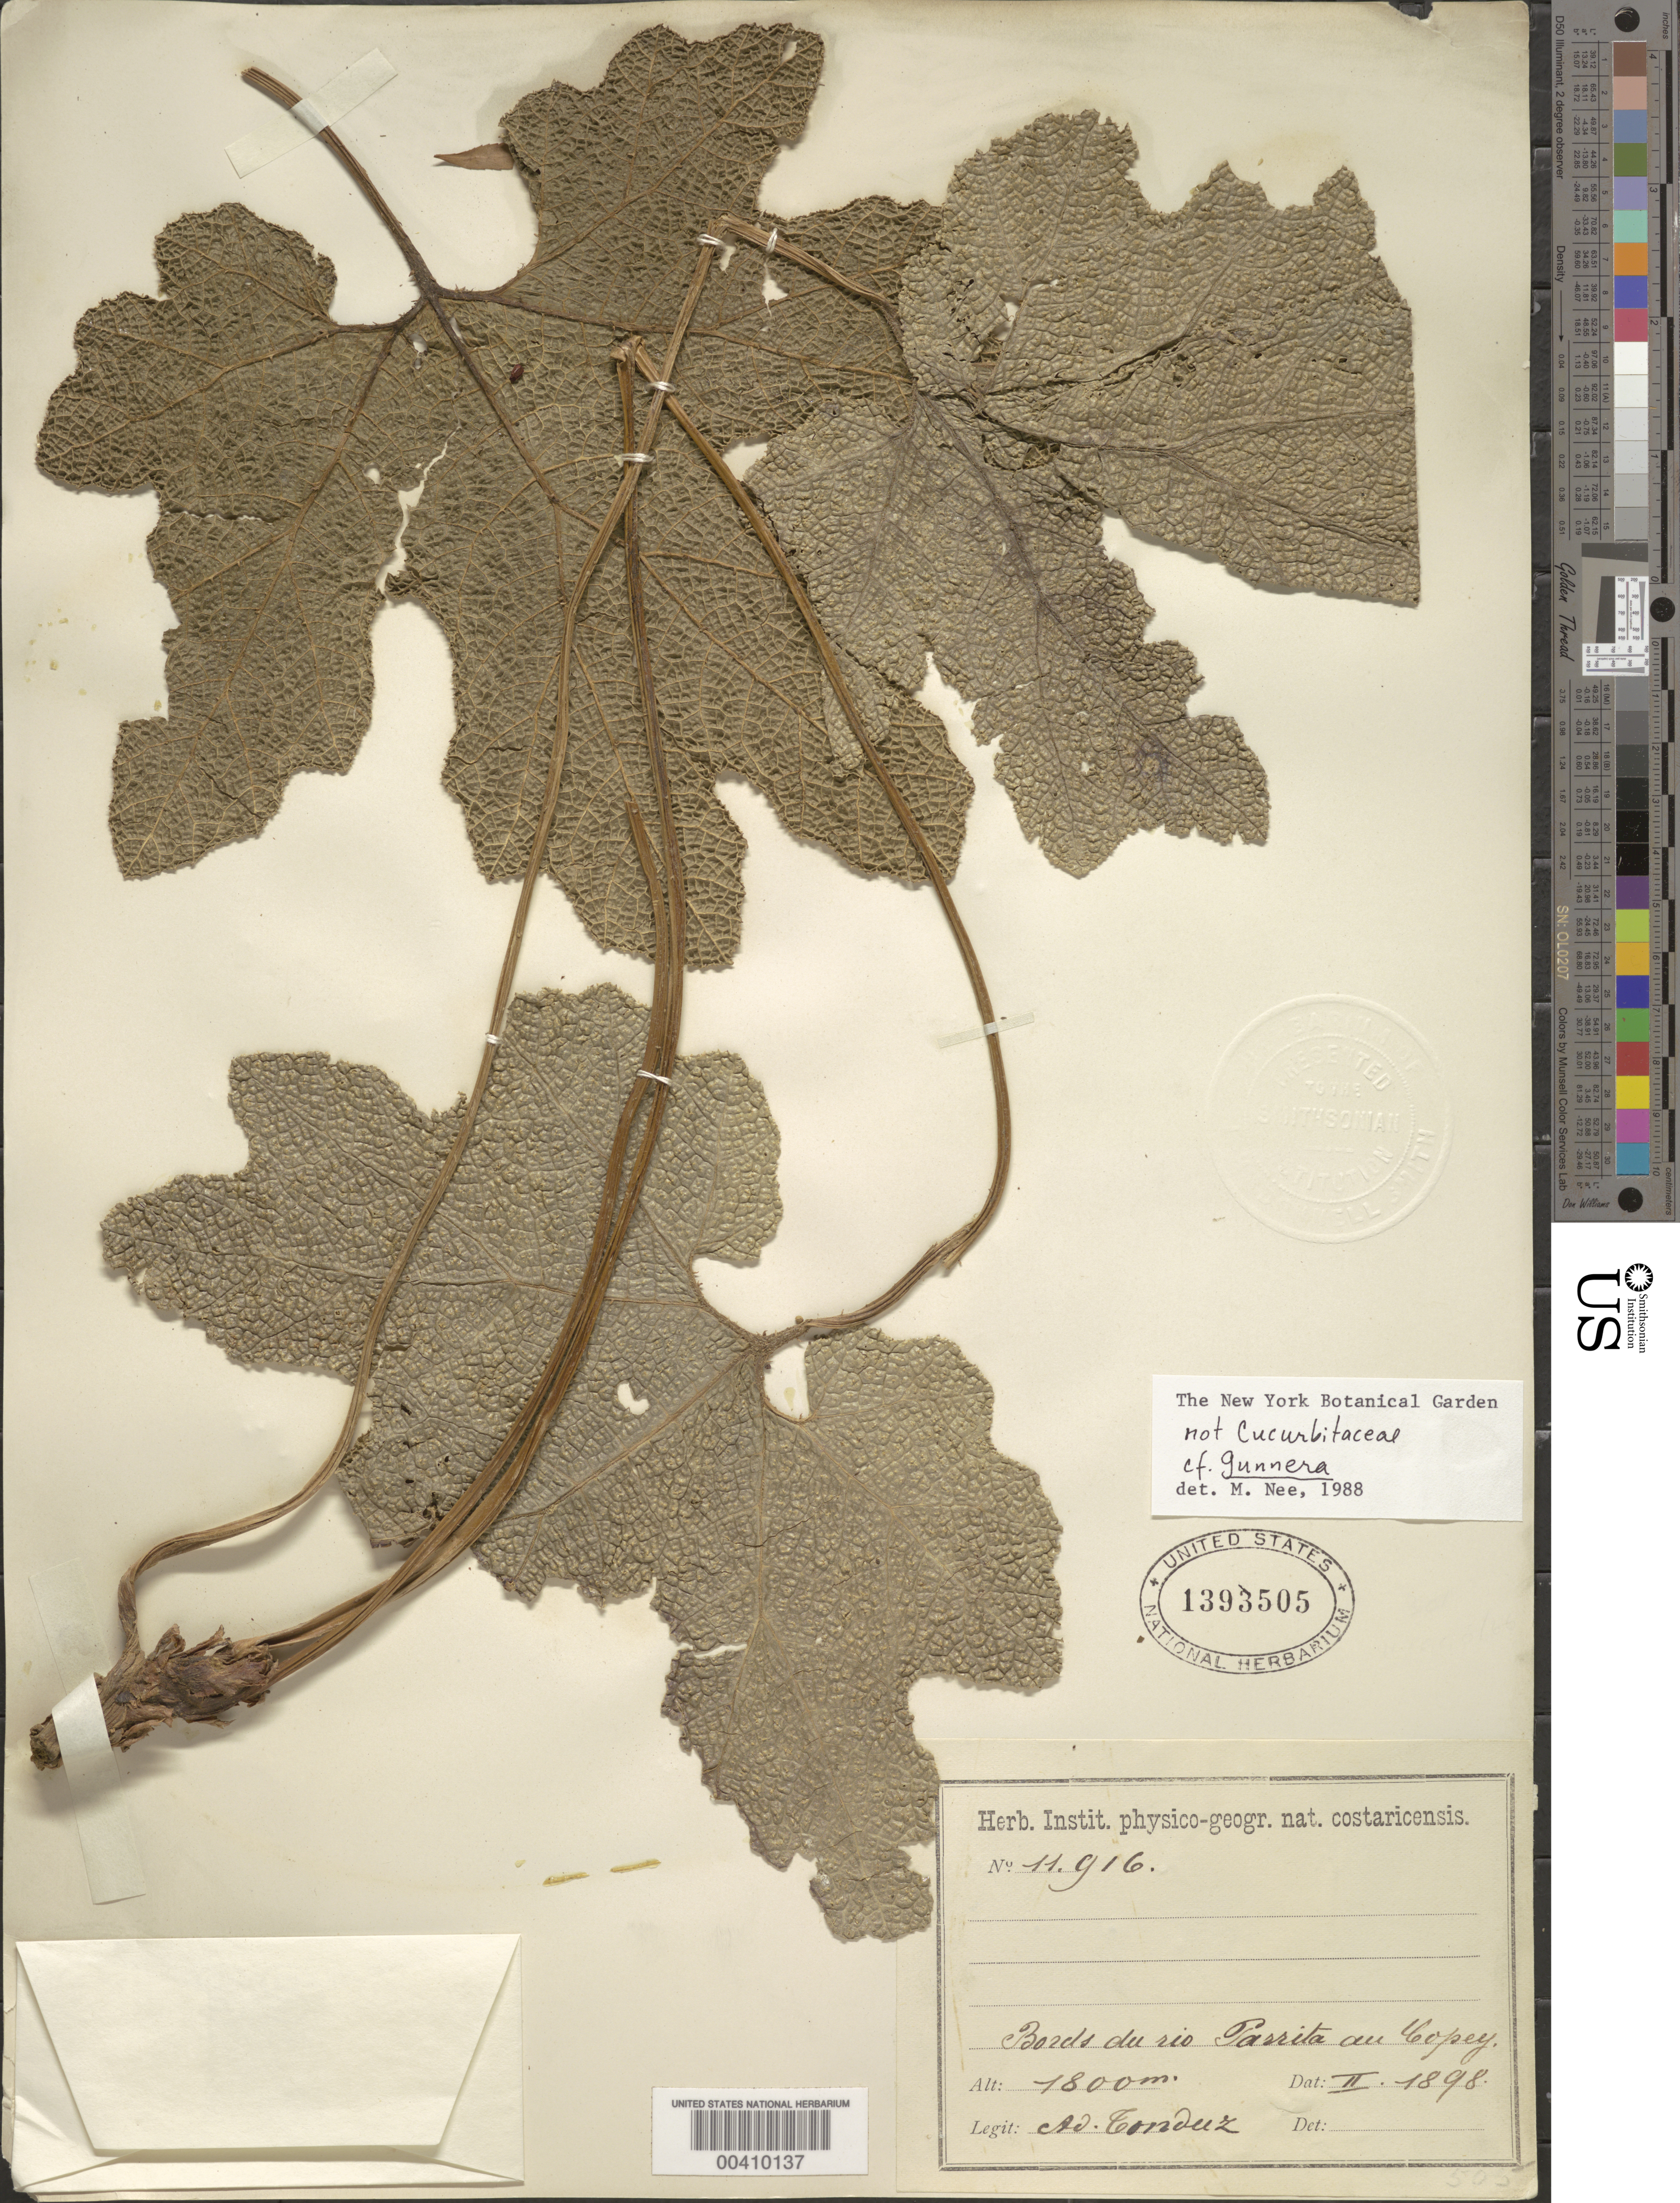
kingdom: Plantae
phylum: Tracheophyta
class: Magnoliopsida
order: Gunnerales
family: Gunneraceae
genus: Gunnera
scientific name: Gunnera sp.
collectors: A. Tonduz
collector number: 11916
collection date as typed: Feb 1898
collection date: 1898-02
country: Costa Rica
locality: Bords du Rio Tarrita au Copey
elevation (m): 1800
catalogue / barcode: US 1393505